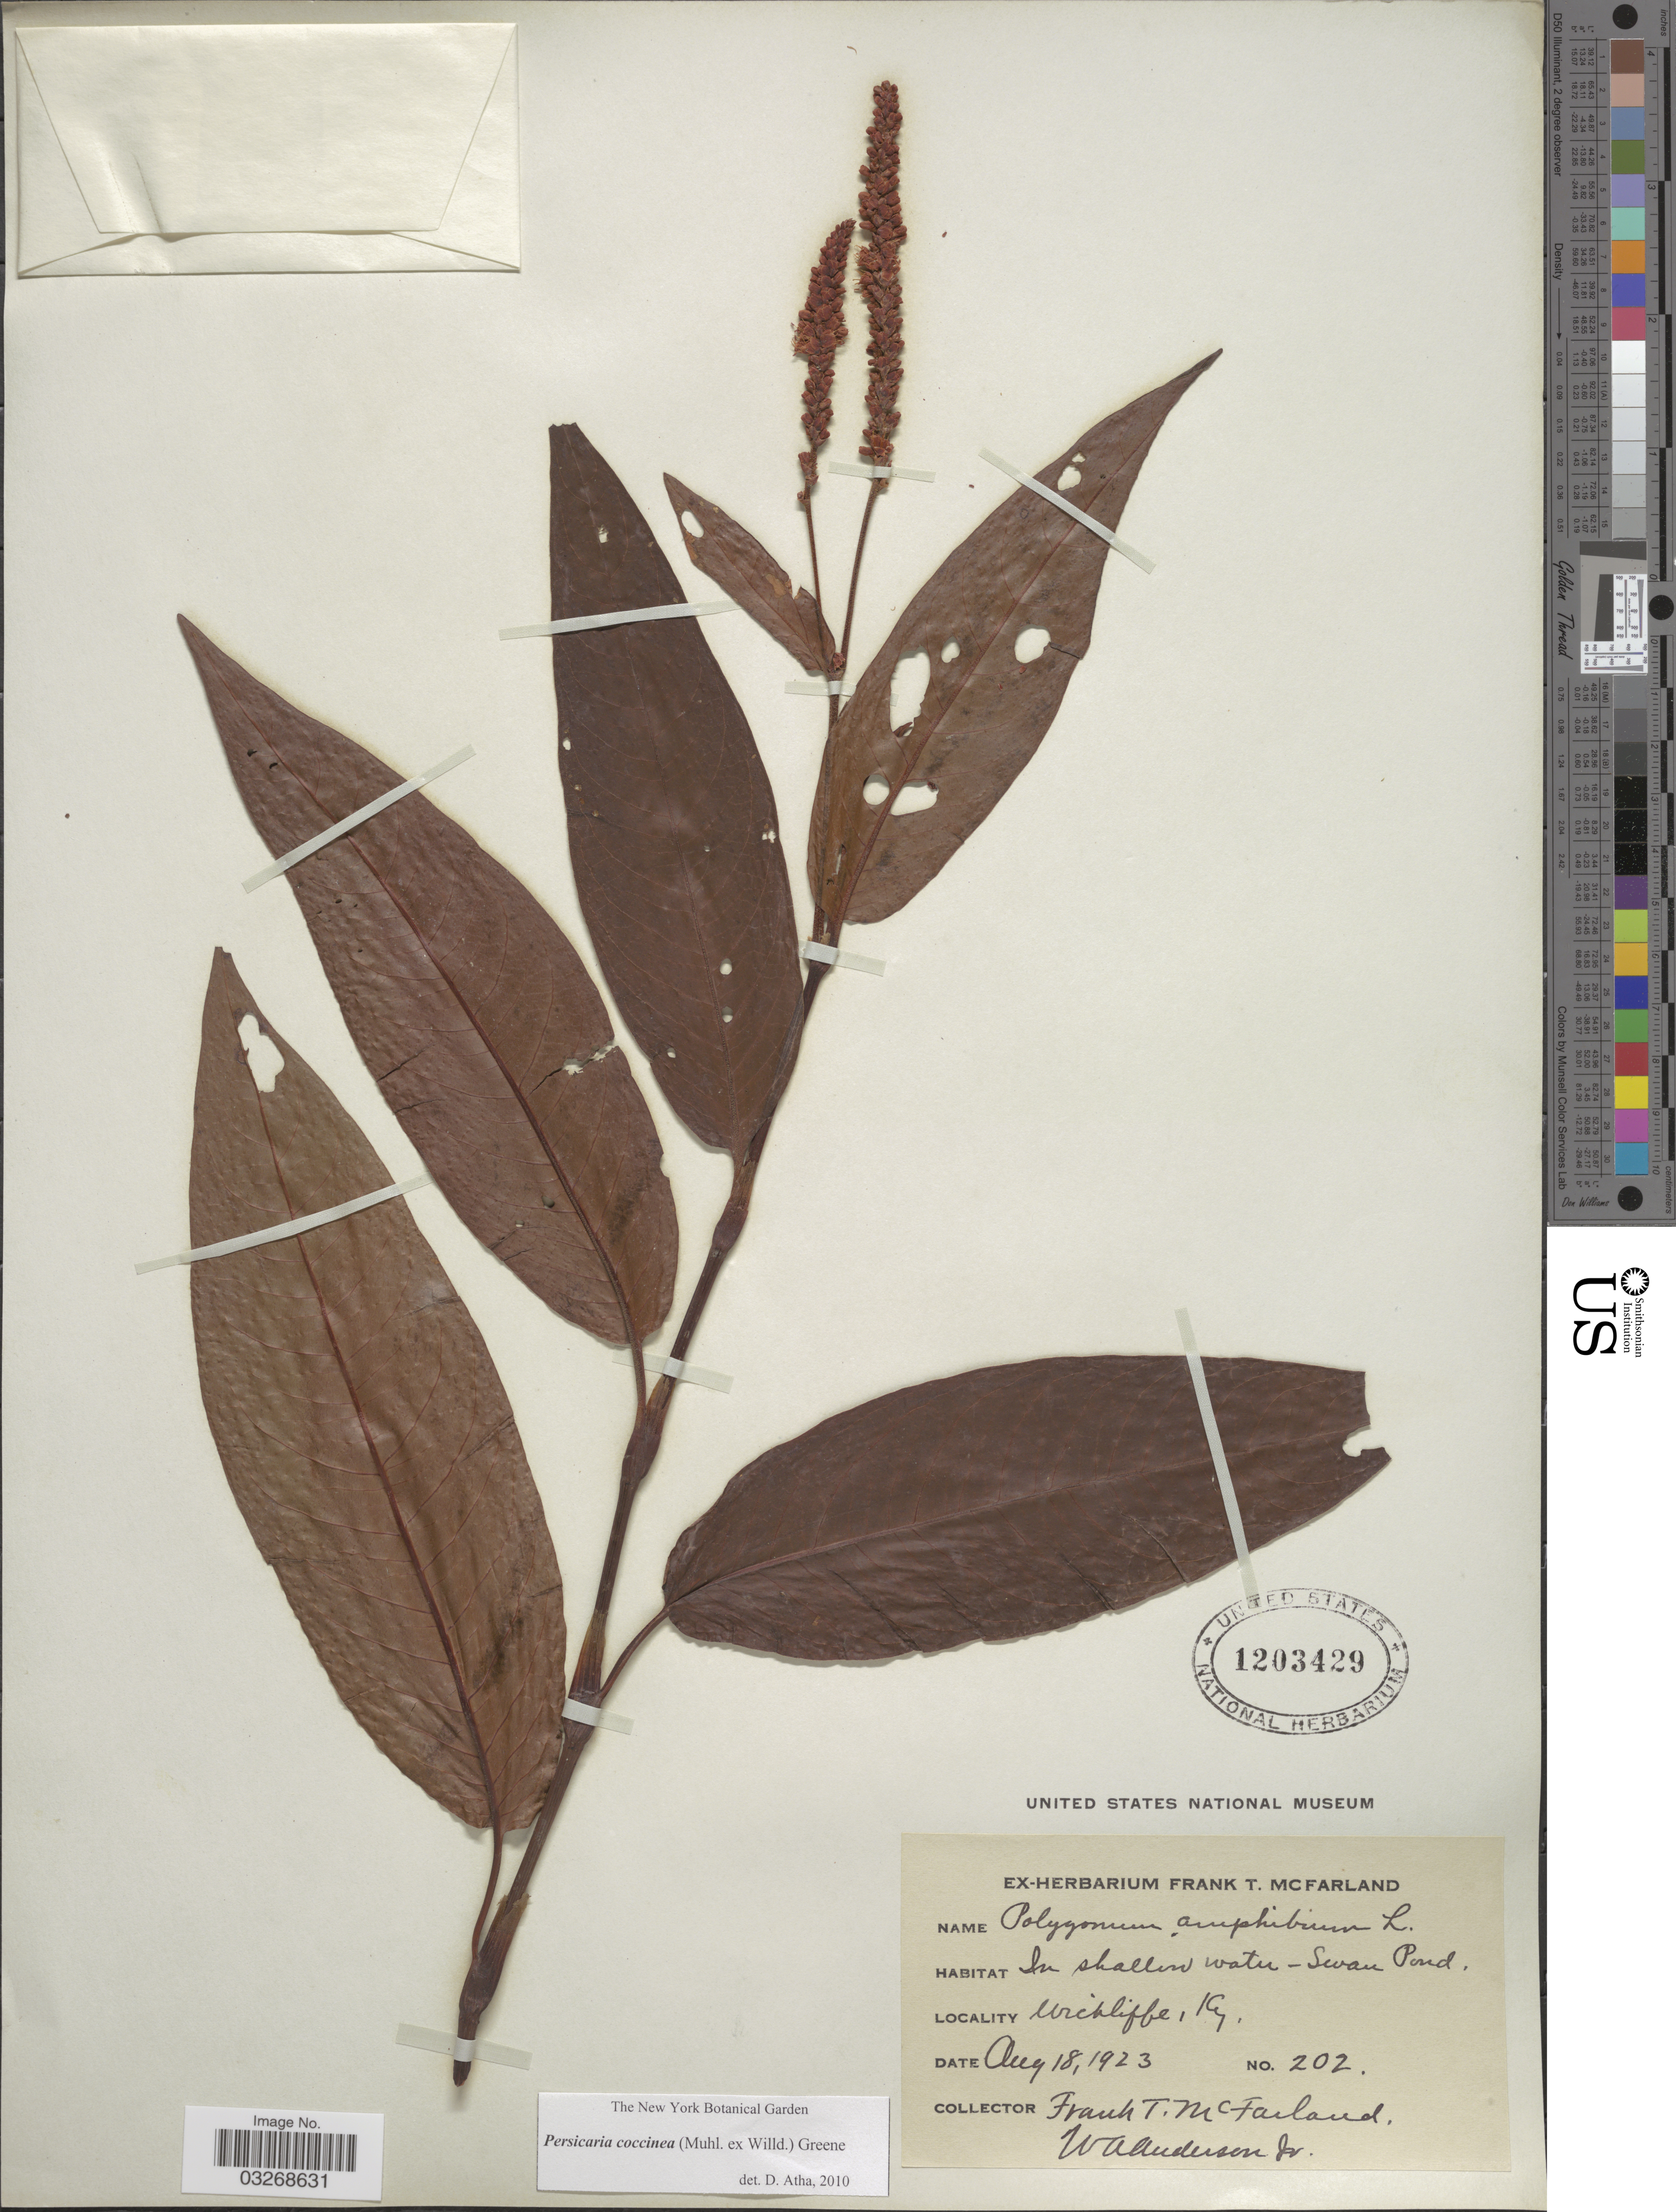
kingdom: Plantae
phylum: Tracheophyta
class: Magnoliopsida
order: Caryophyllales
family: Polygonaceae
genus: Persicaria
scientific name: Persicaria coccinea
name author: (Muhl. ex Willd.) Greene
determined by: Atha, D. E.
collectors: F. McFarland & W. A. Anderson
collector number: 202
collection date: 1923-08-18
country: United States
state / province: Kentucky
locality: Wickliffe.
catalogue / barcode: US 1203429